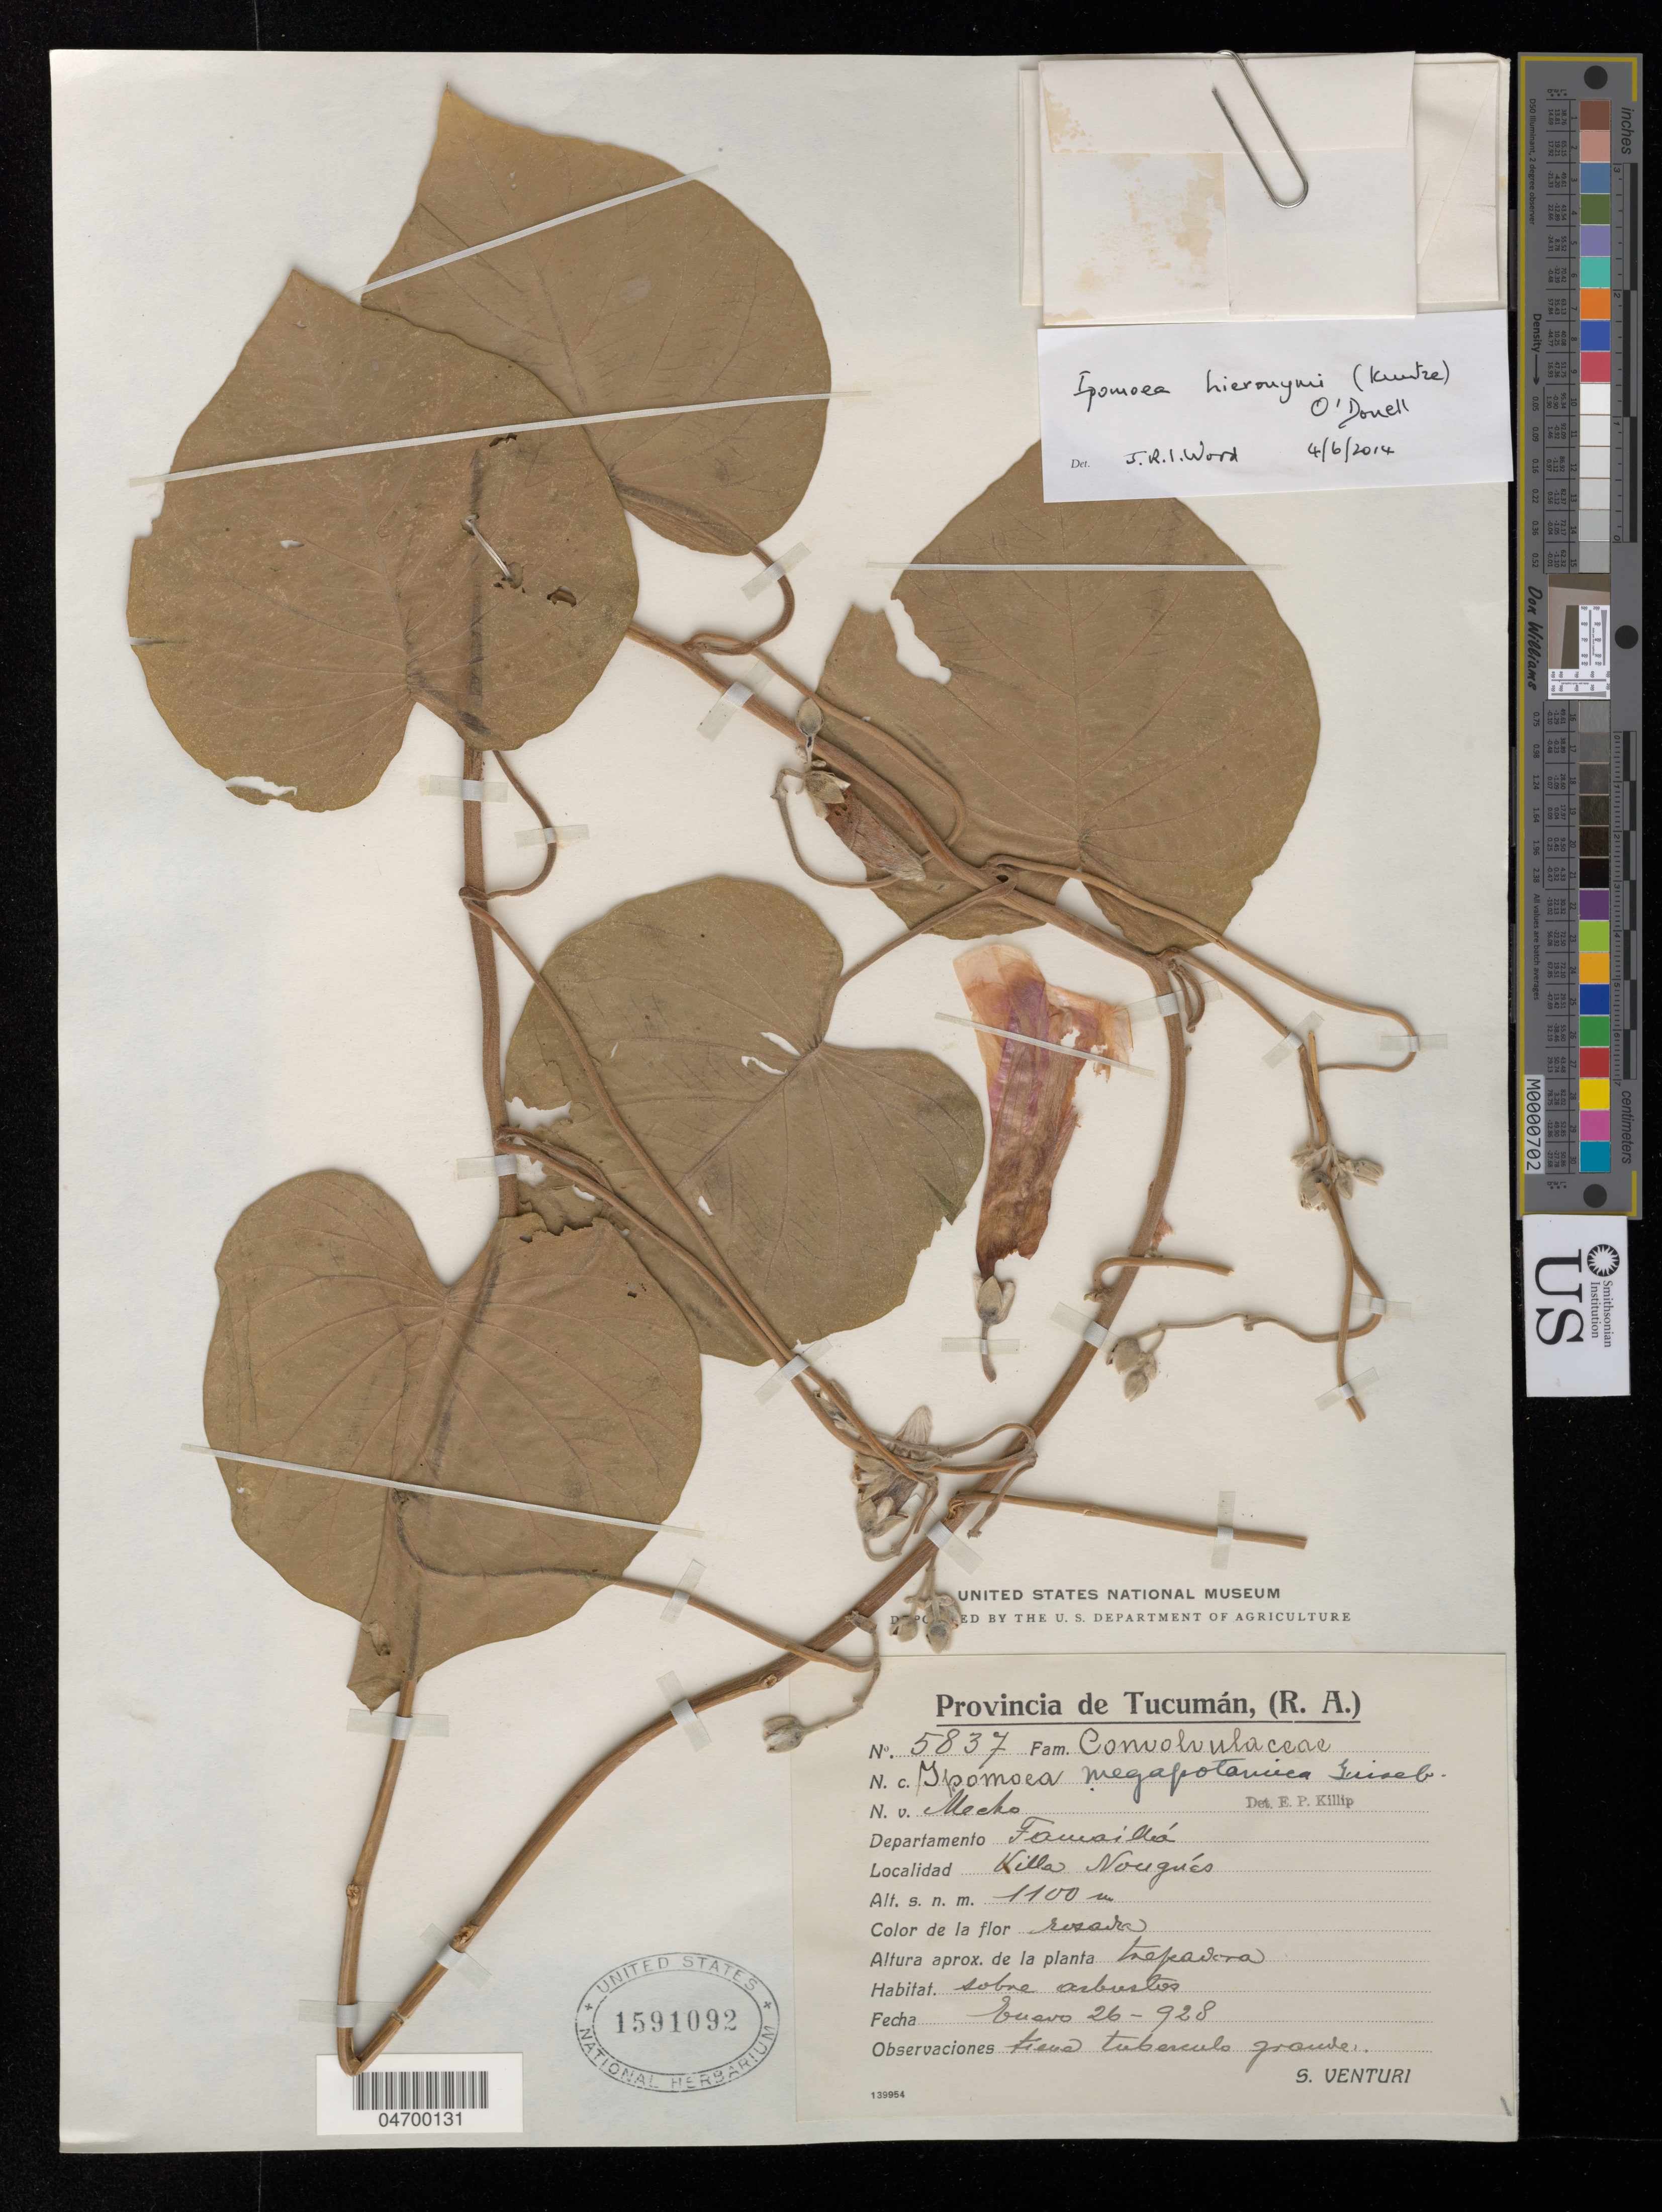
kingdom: Plantae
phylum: Tracheophyta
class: Magnoliopsida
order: Solanales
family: Convolvulaceae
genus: Ipomoea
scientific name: Ipomoea hieronymi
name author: (Kuntze) O'Donell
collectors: S. Venturi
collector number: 5837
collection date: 1928-01-26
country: Argentina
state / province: Tucuman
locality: Departamento Famaillá. Villa Nougués.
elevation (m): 1100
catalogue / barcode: US 1591092